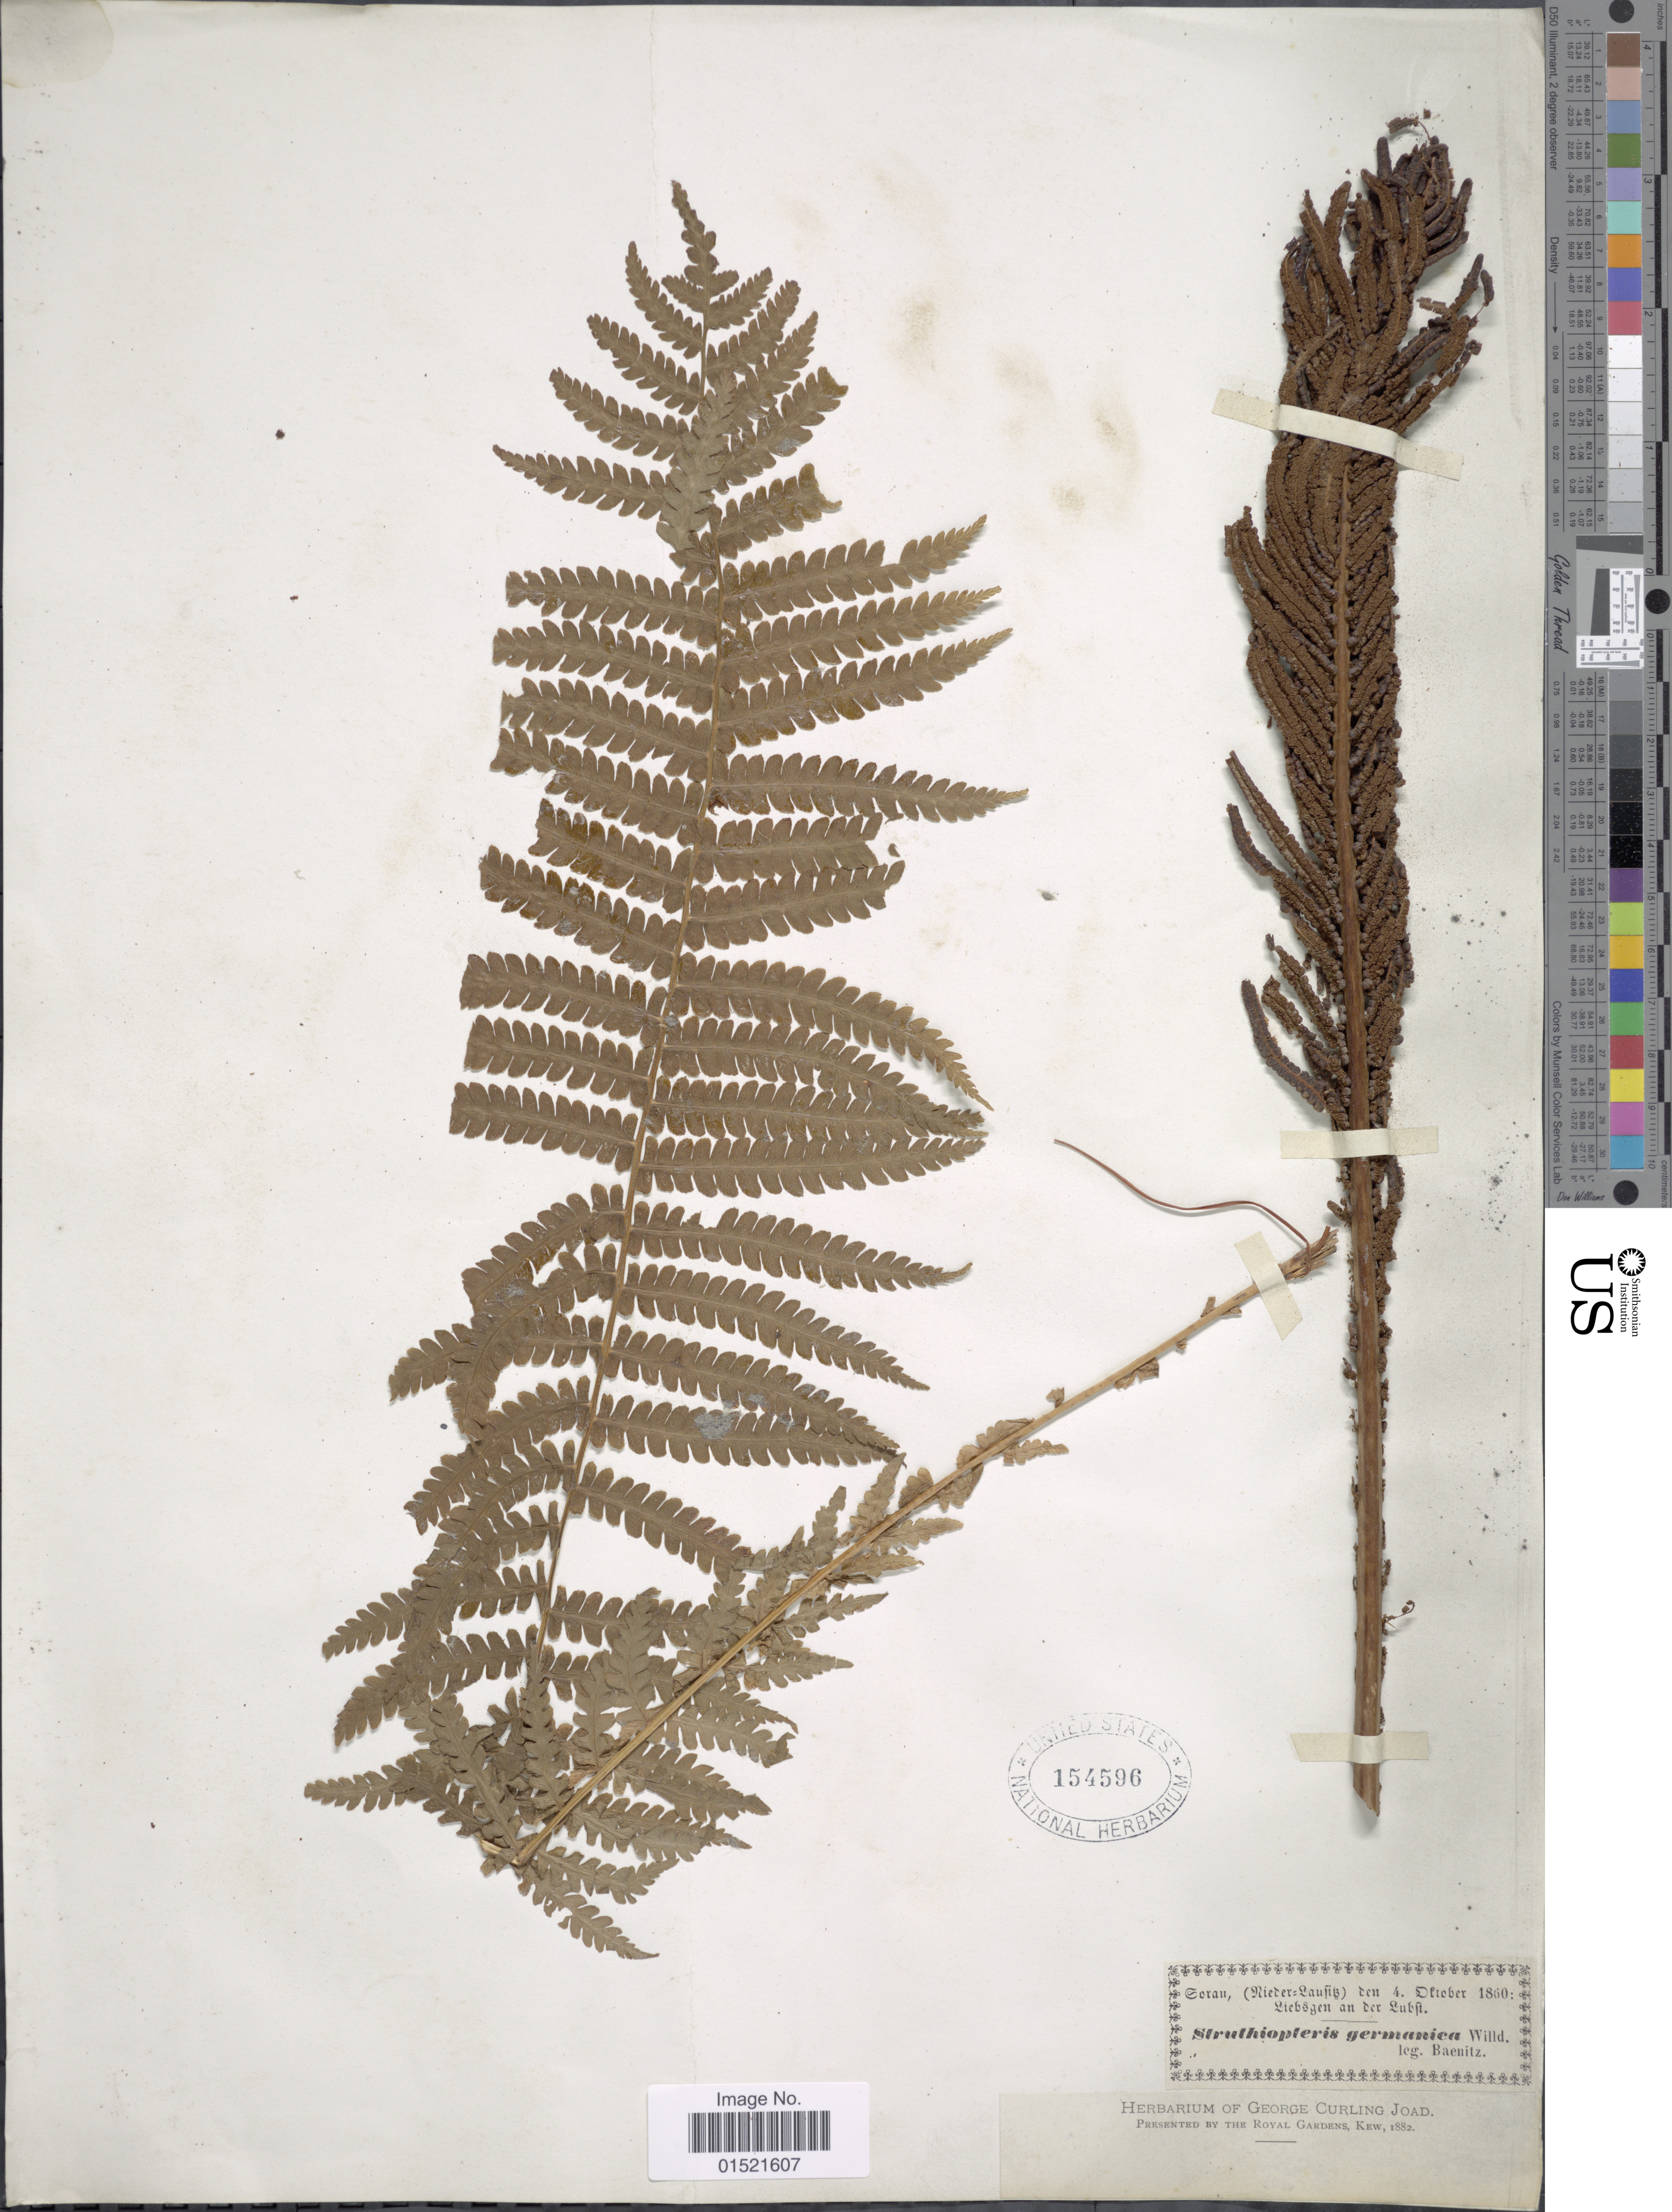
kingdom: Plantae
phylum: Tracheophyta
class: Polypodiopsida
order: Polypodiales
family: Onocleaceae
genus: Matteuccia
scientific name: Matteuccia struthiopteris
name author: (L.) Tod.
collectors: K. Baenitz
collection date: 1860-10-04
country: Germany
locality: Germanica, Toran, (Riefer-haufig), Liebdgen an der Lubft [interpreted]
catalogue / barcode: US 154596